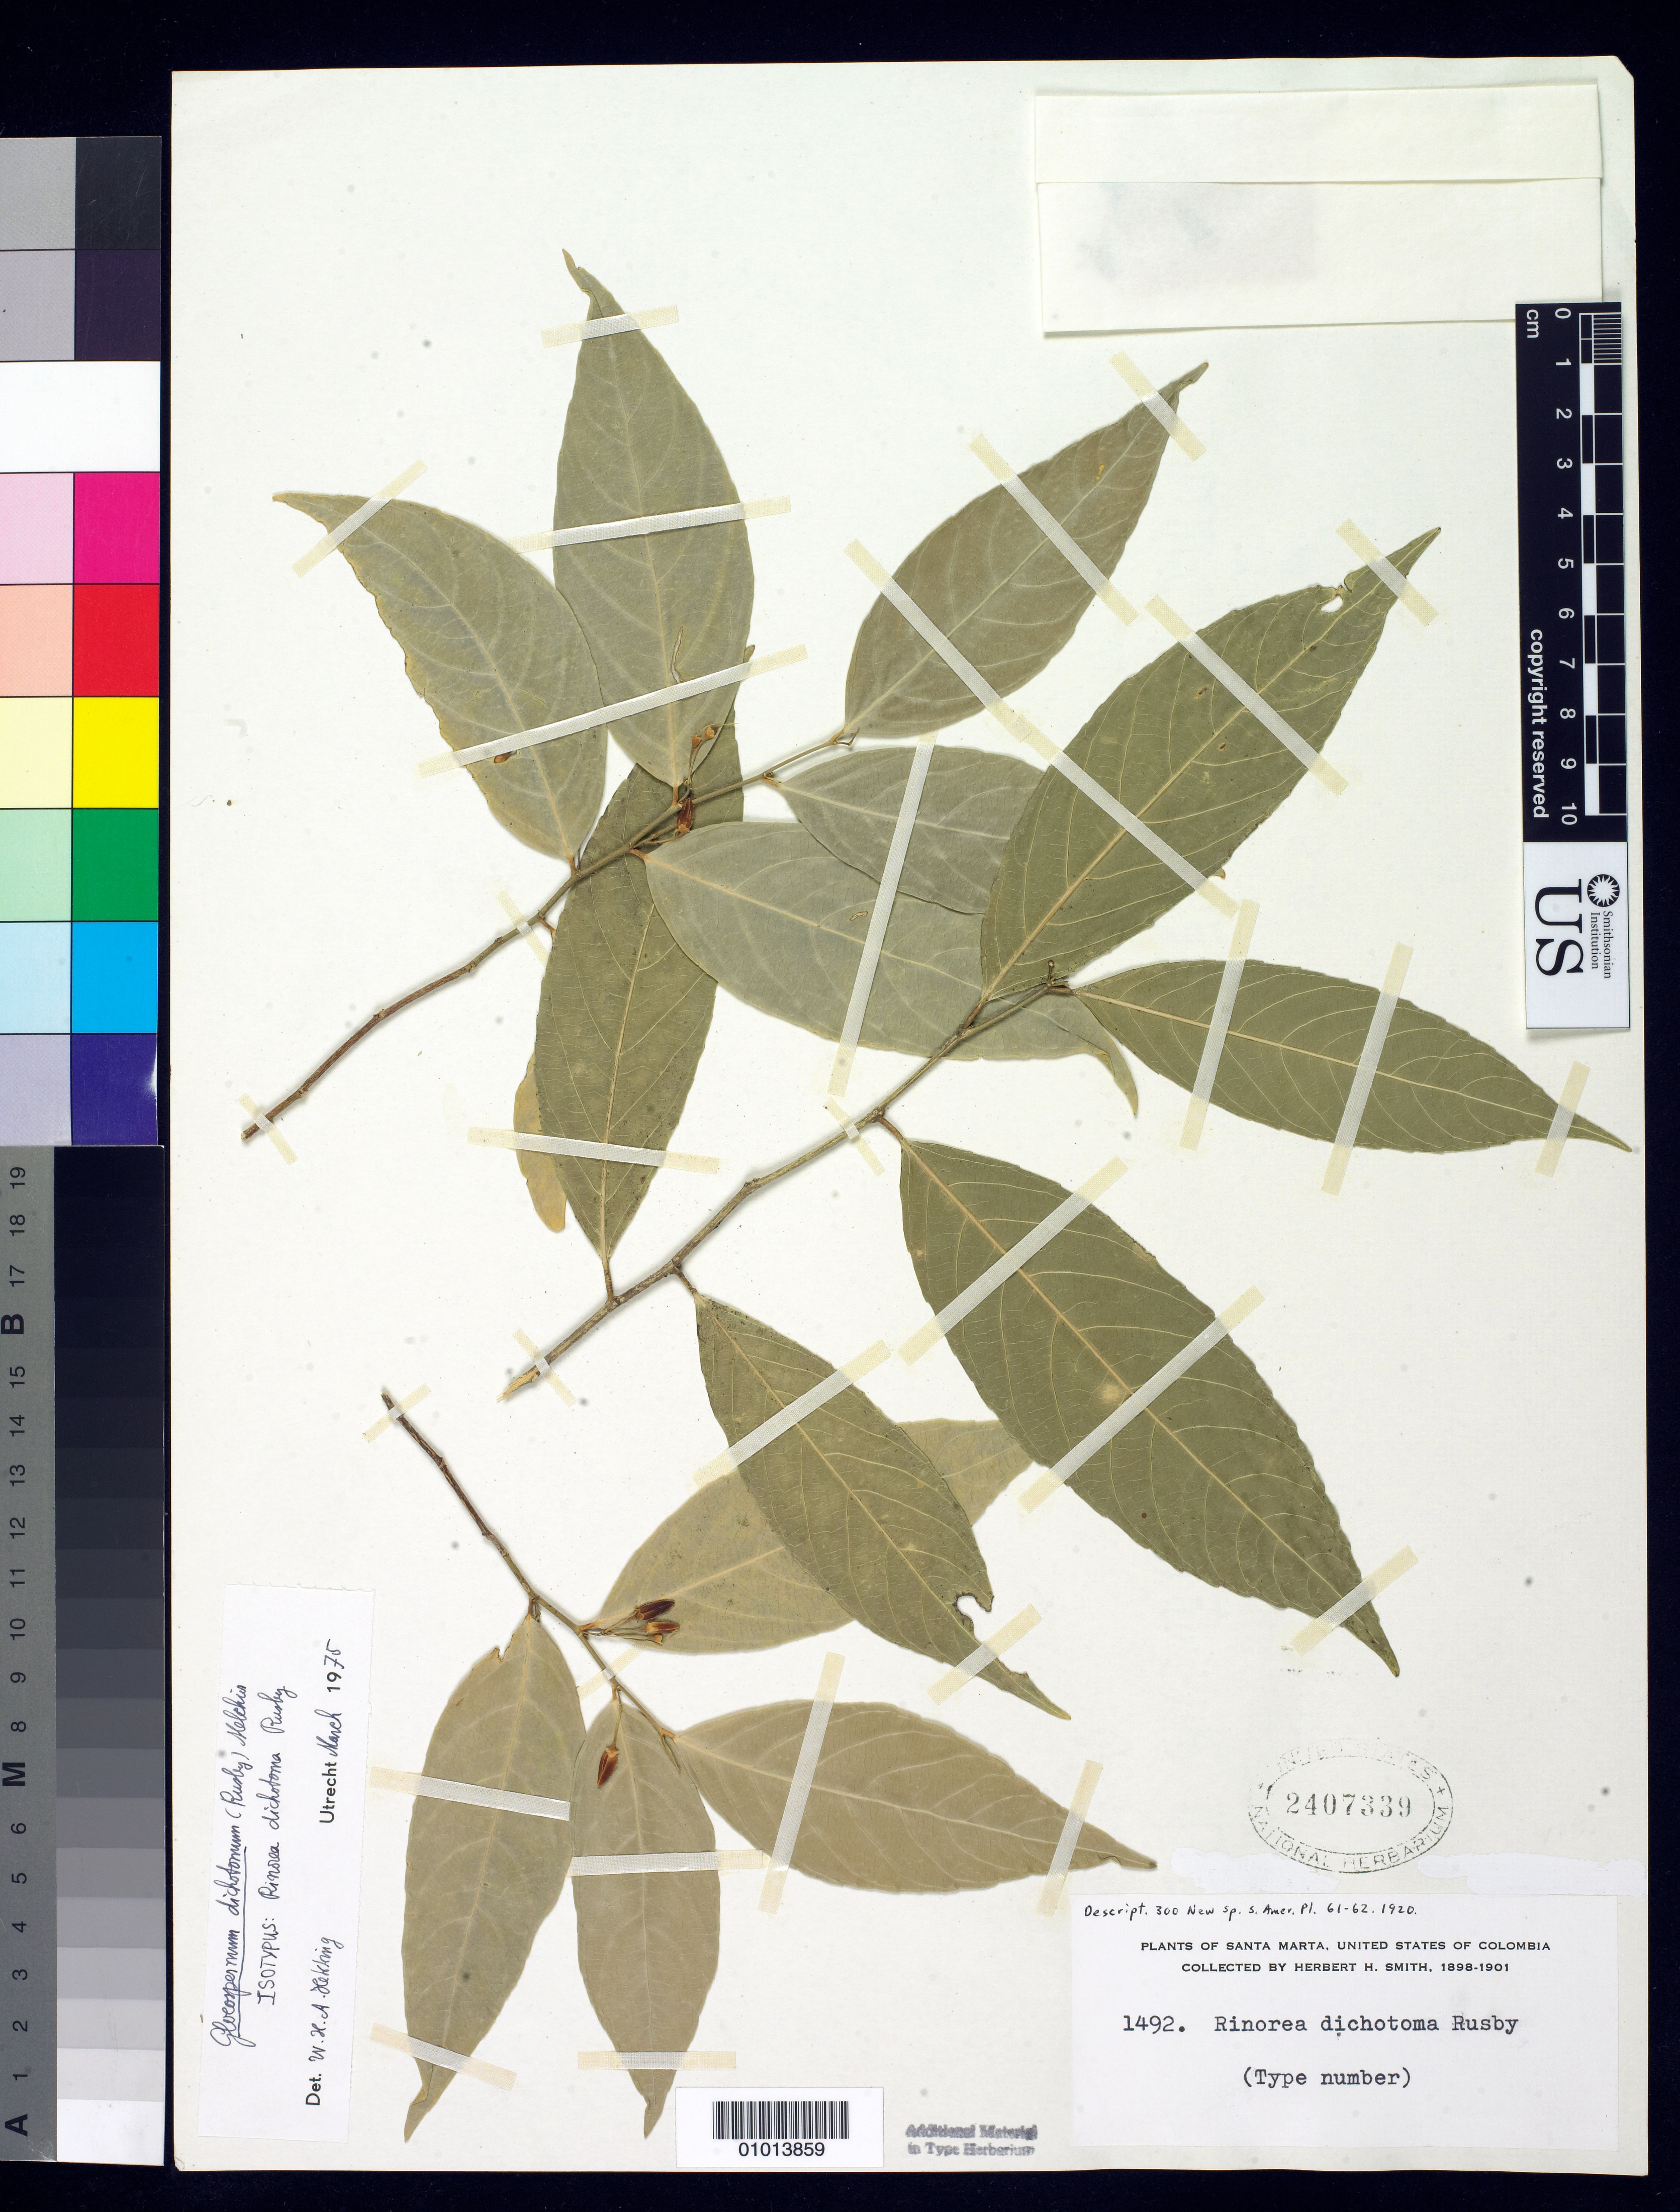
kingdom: Plantae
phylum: Tracheophyta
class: Magnoliopsida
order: Malpighiales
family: Violaceae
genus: Rinorea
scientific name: Rinorea dichotoma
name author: Rusby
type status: Isotype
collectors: Herbert H. Smith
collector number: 1492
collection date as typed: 1898-1901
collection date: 1898/1901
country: Colombia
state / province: Magdalena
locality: Santa Marta.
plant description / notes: Annotated by W.H.A. Hekking (1975) as "isotypus" but protologue cites "another specimen under the same number from the same region" suggesting that the "duplicates" of H.H. Smith 1492 may be syntypes.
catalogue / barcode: US 2407339